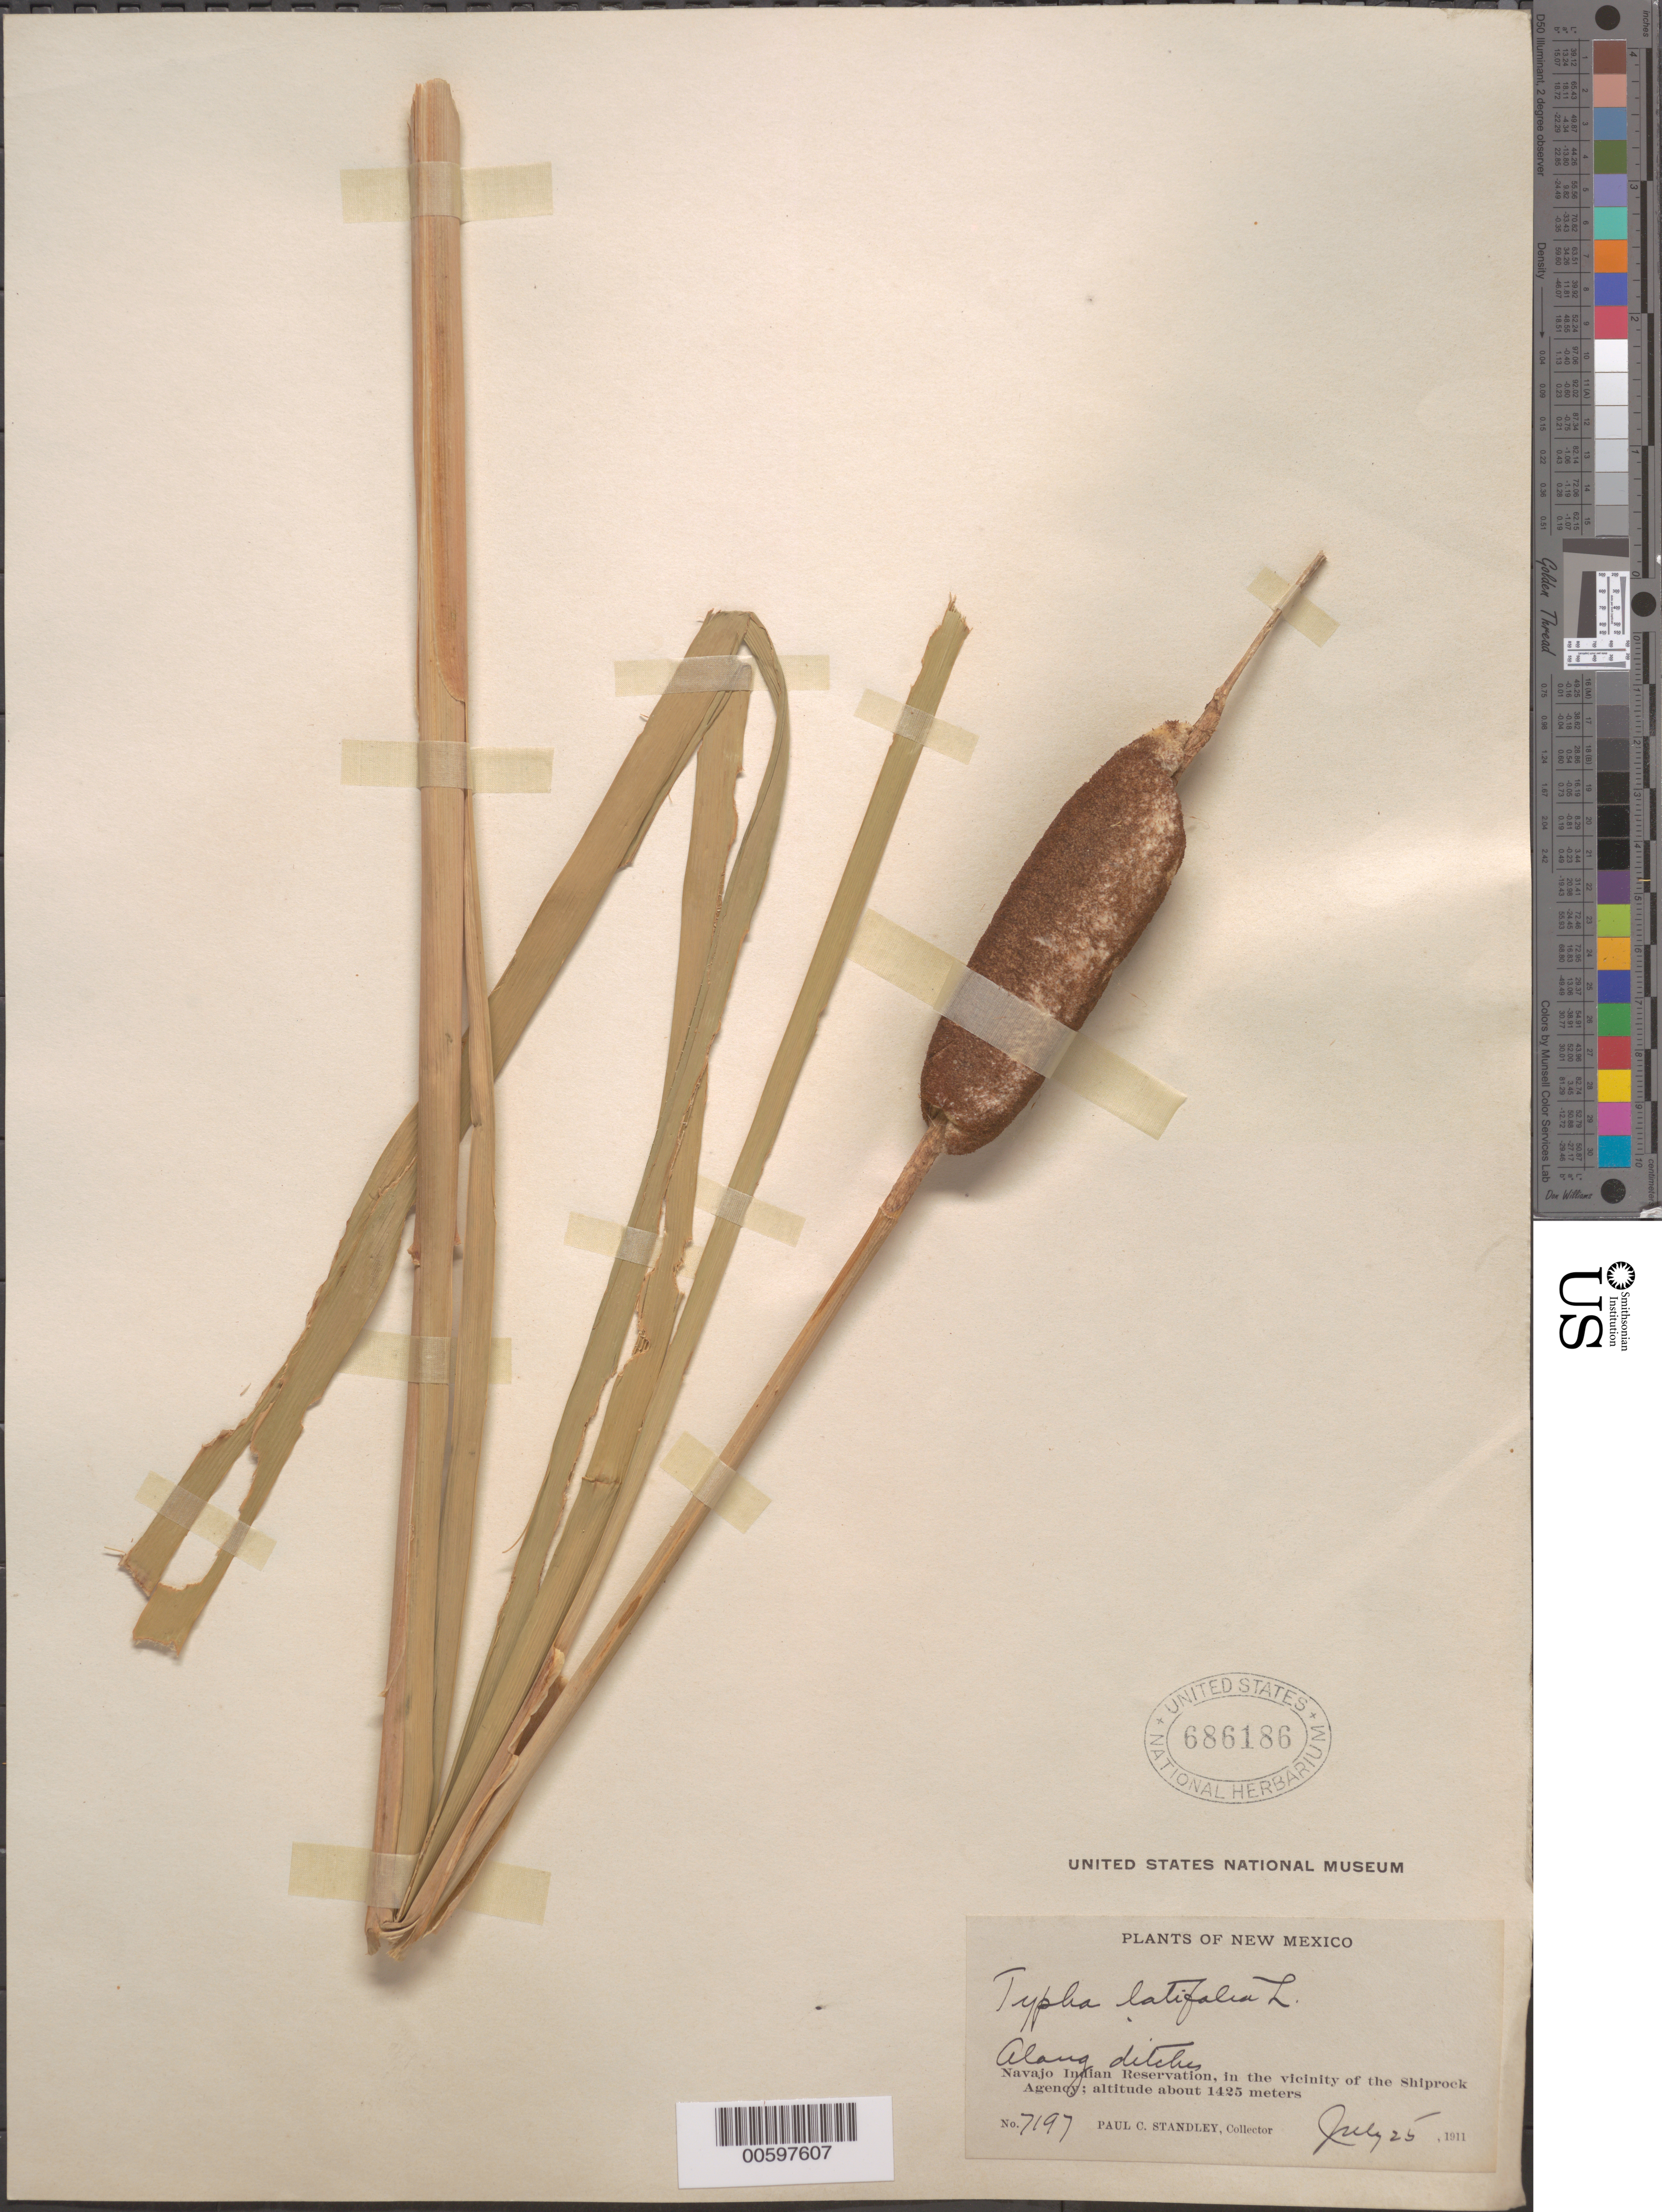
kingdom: Plantae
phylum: Tracheophyta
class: Liliopsida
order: Poales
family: Typhaceae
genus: Typha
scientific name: Typha latifolia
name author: L.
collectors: P. C. Standley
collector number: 7197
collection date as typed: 25 Jul 1911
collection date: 1911-07-25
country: United States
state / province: New Mexico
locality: Mavajo Indian Reservation, Shiprock Agency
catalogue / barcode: US 686186